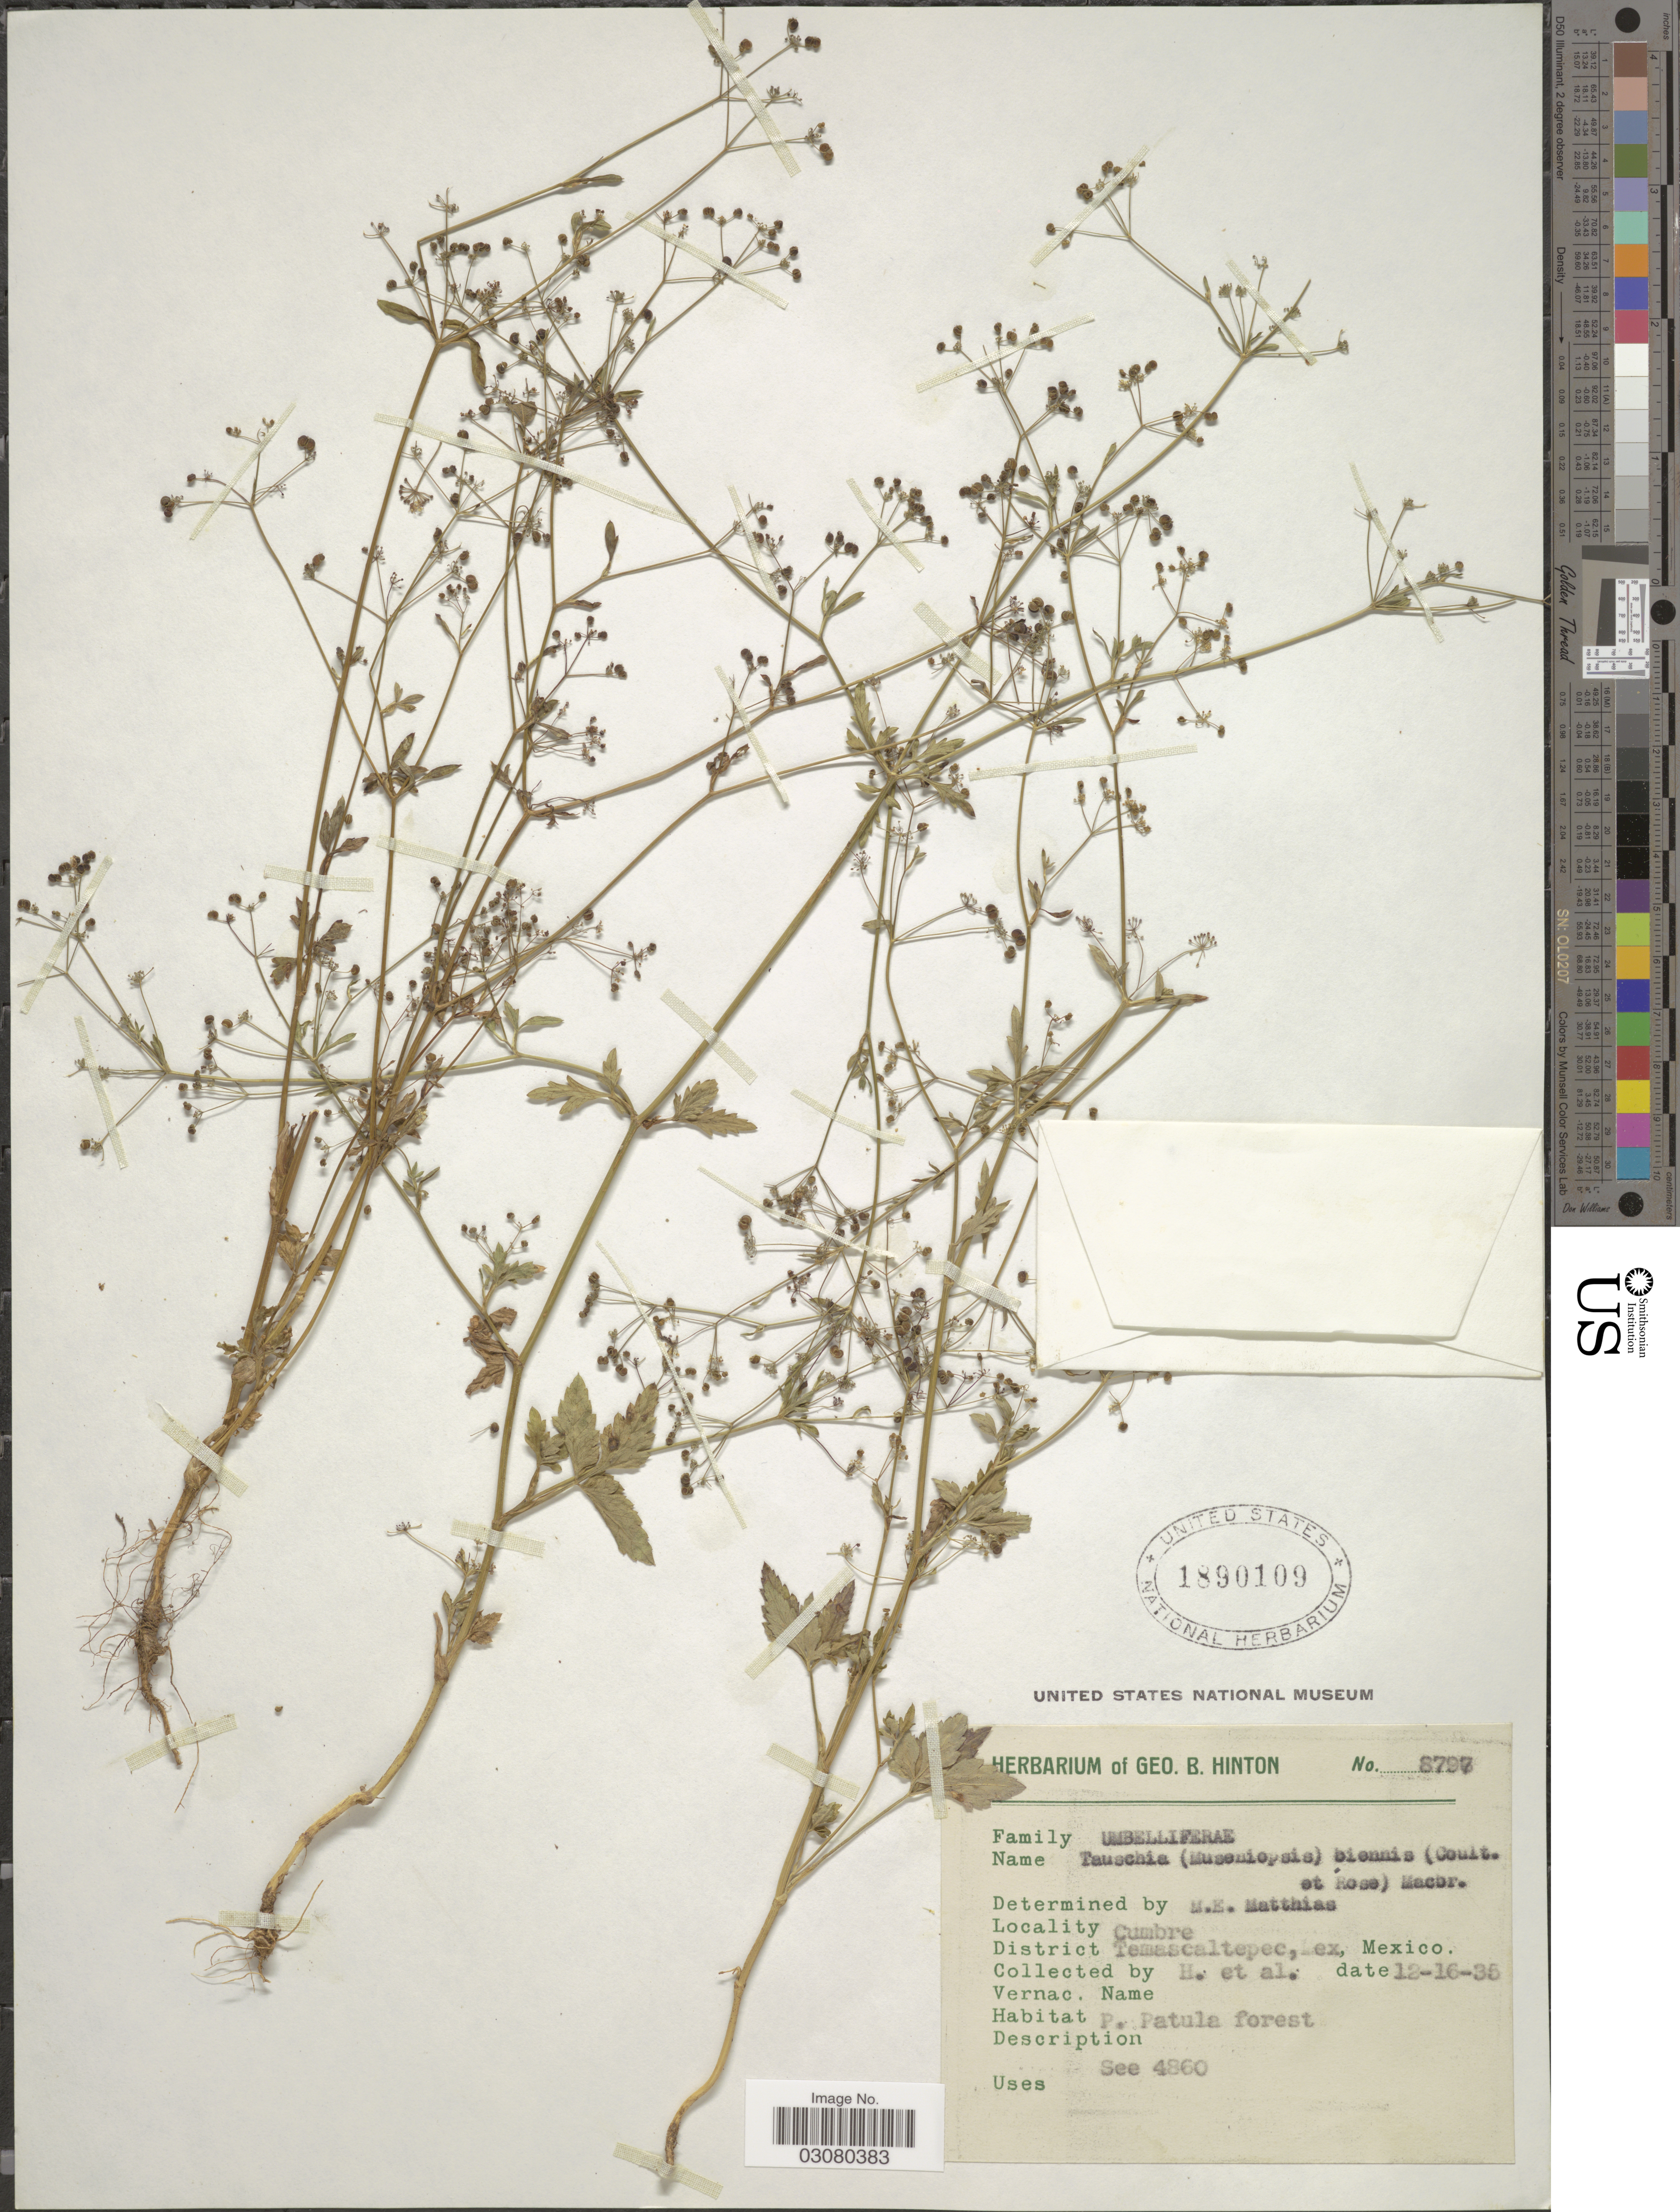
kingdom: Plantae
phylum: Tracheophyta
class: Magnoliopsida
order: Apiales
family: Apiaceae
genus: Donnellsmithia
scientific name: Donnellsmithia biennis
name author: (J.M. Coult. & Rose) Mathias & Constance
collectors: G. B. Hinton & et al.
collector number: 8797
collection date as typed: Transcribed d/m/y: 16/12/35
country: Mexico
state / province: México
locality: Cumbre, District Temascaltepec, Mex.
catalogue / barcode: US 1890109